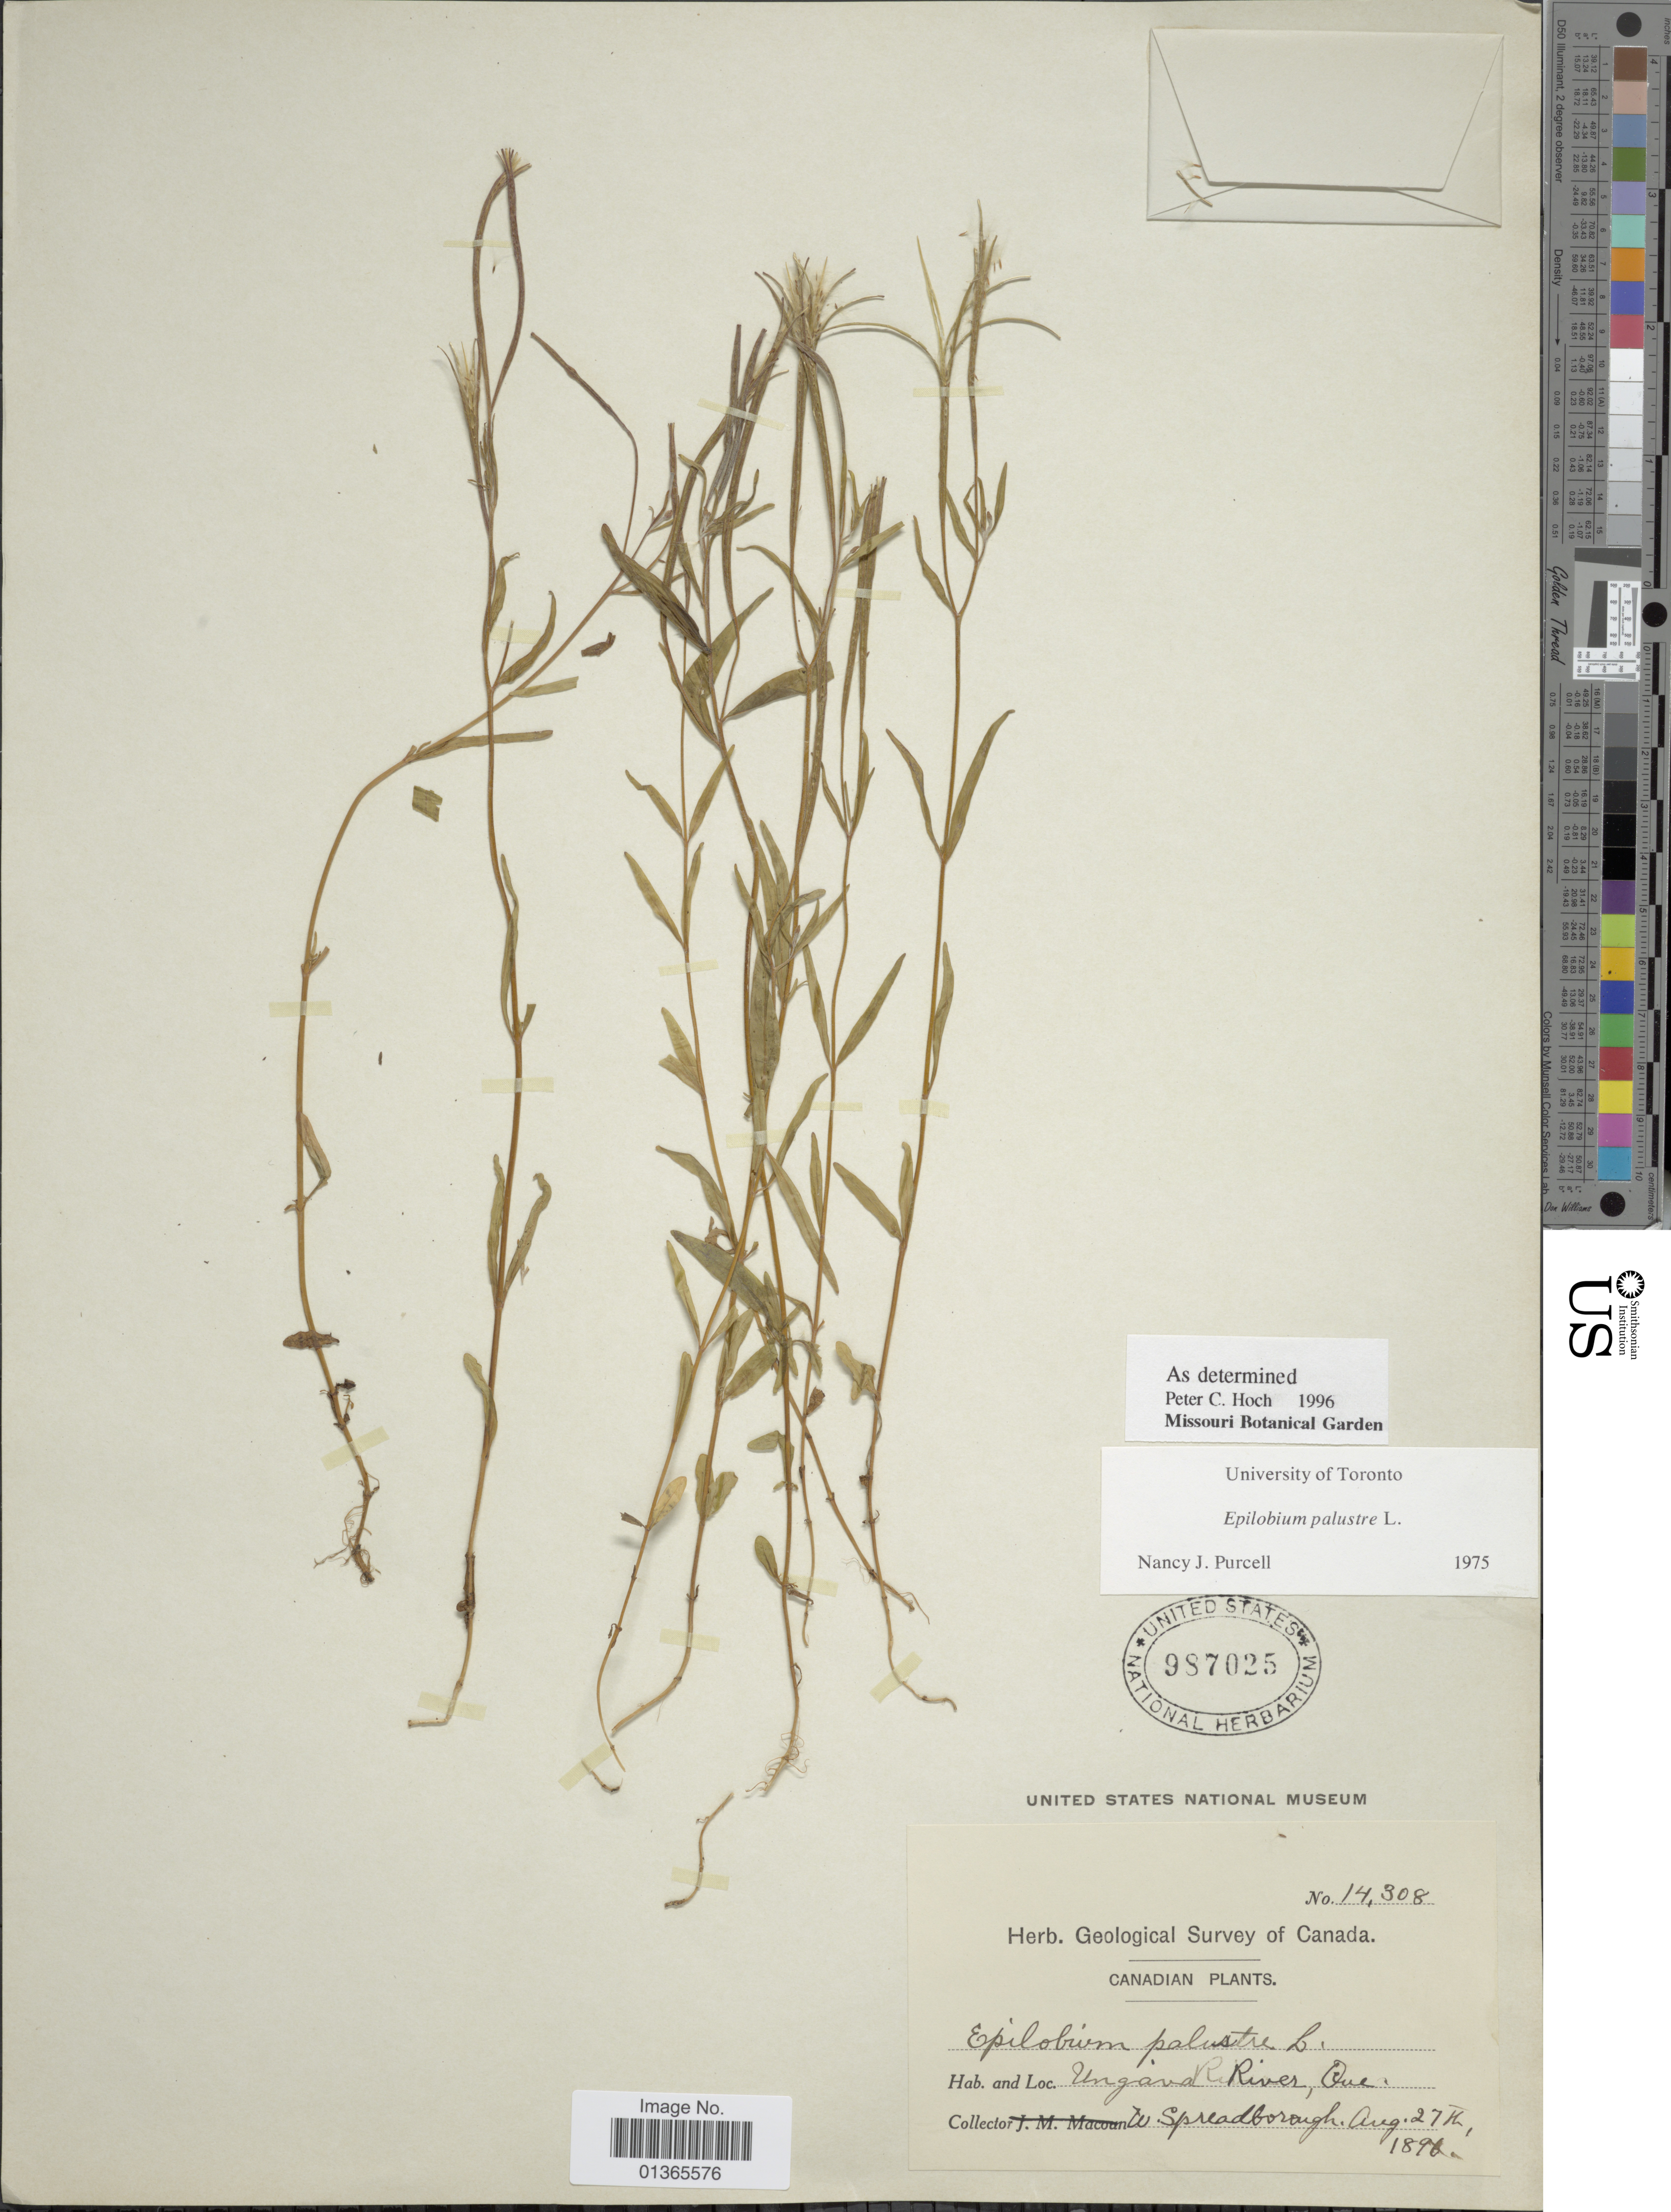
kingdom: Plantae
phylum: Tracheophyta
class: Magnoliopsida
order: Myrtales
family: Onagraceae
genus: Epilobium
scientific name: Epilobium palustre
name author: L.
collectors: W. Spreadborough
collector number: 14308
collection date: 1896-08-27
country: Canada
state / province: Quebec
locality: Ungava River.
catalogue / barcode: US 987025